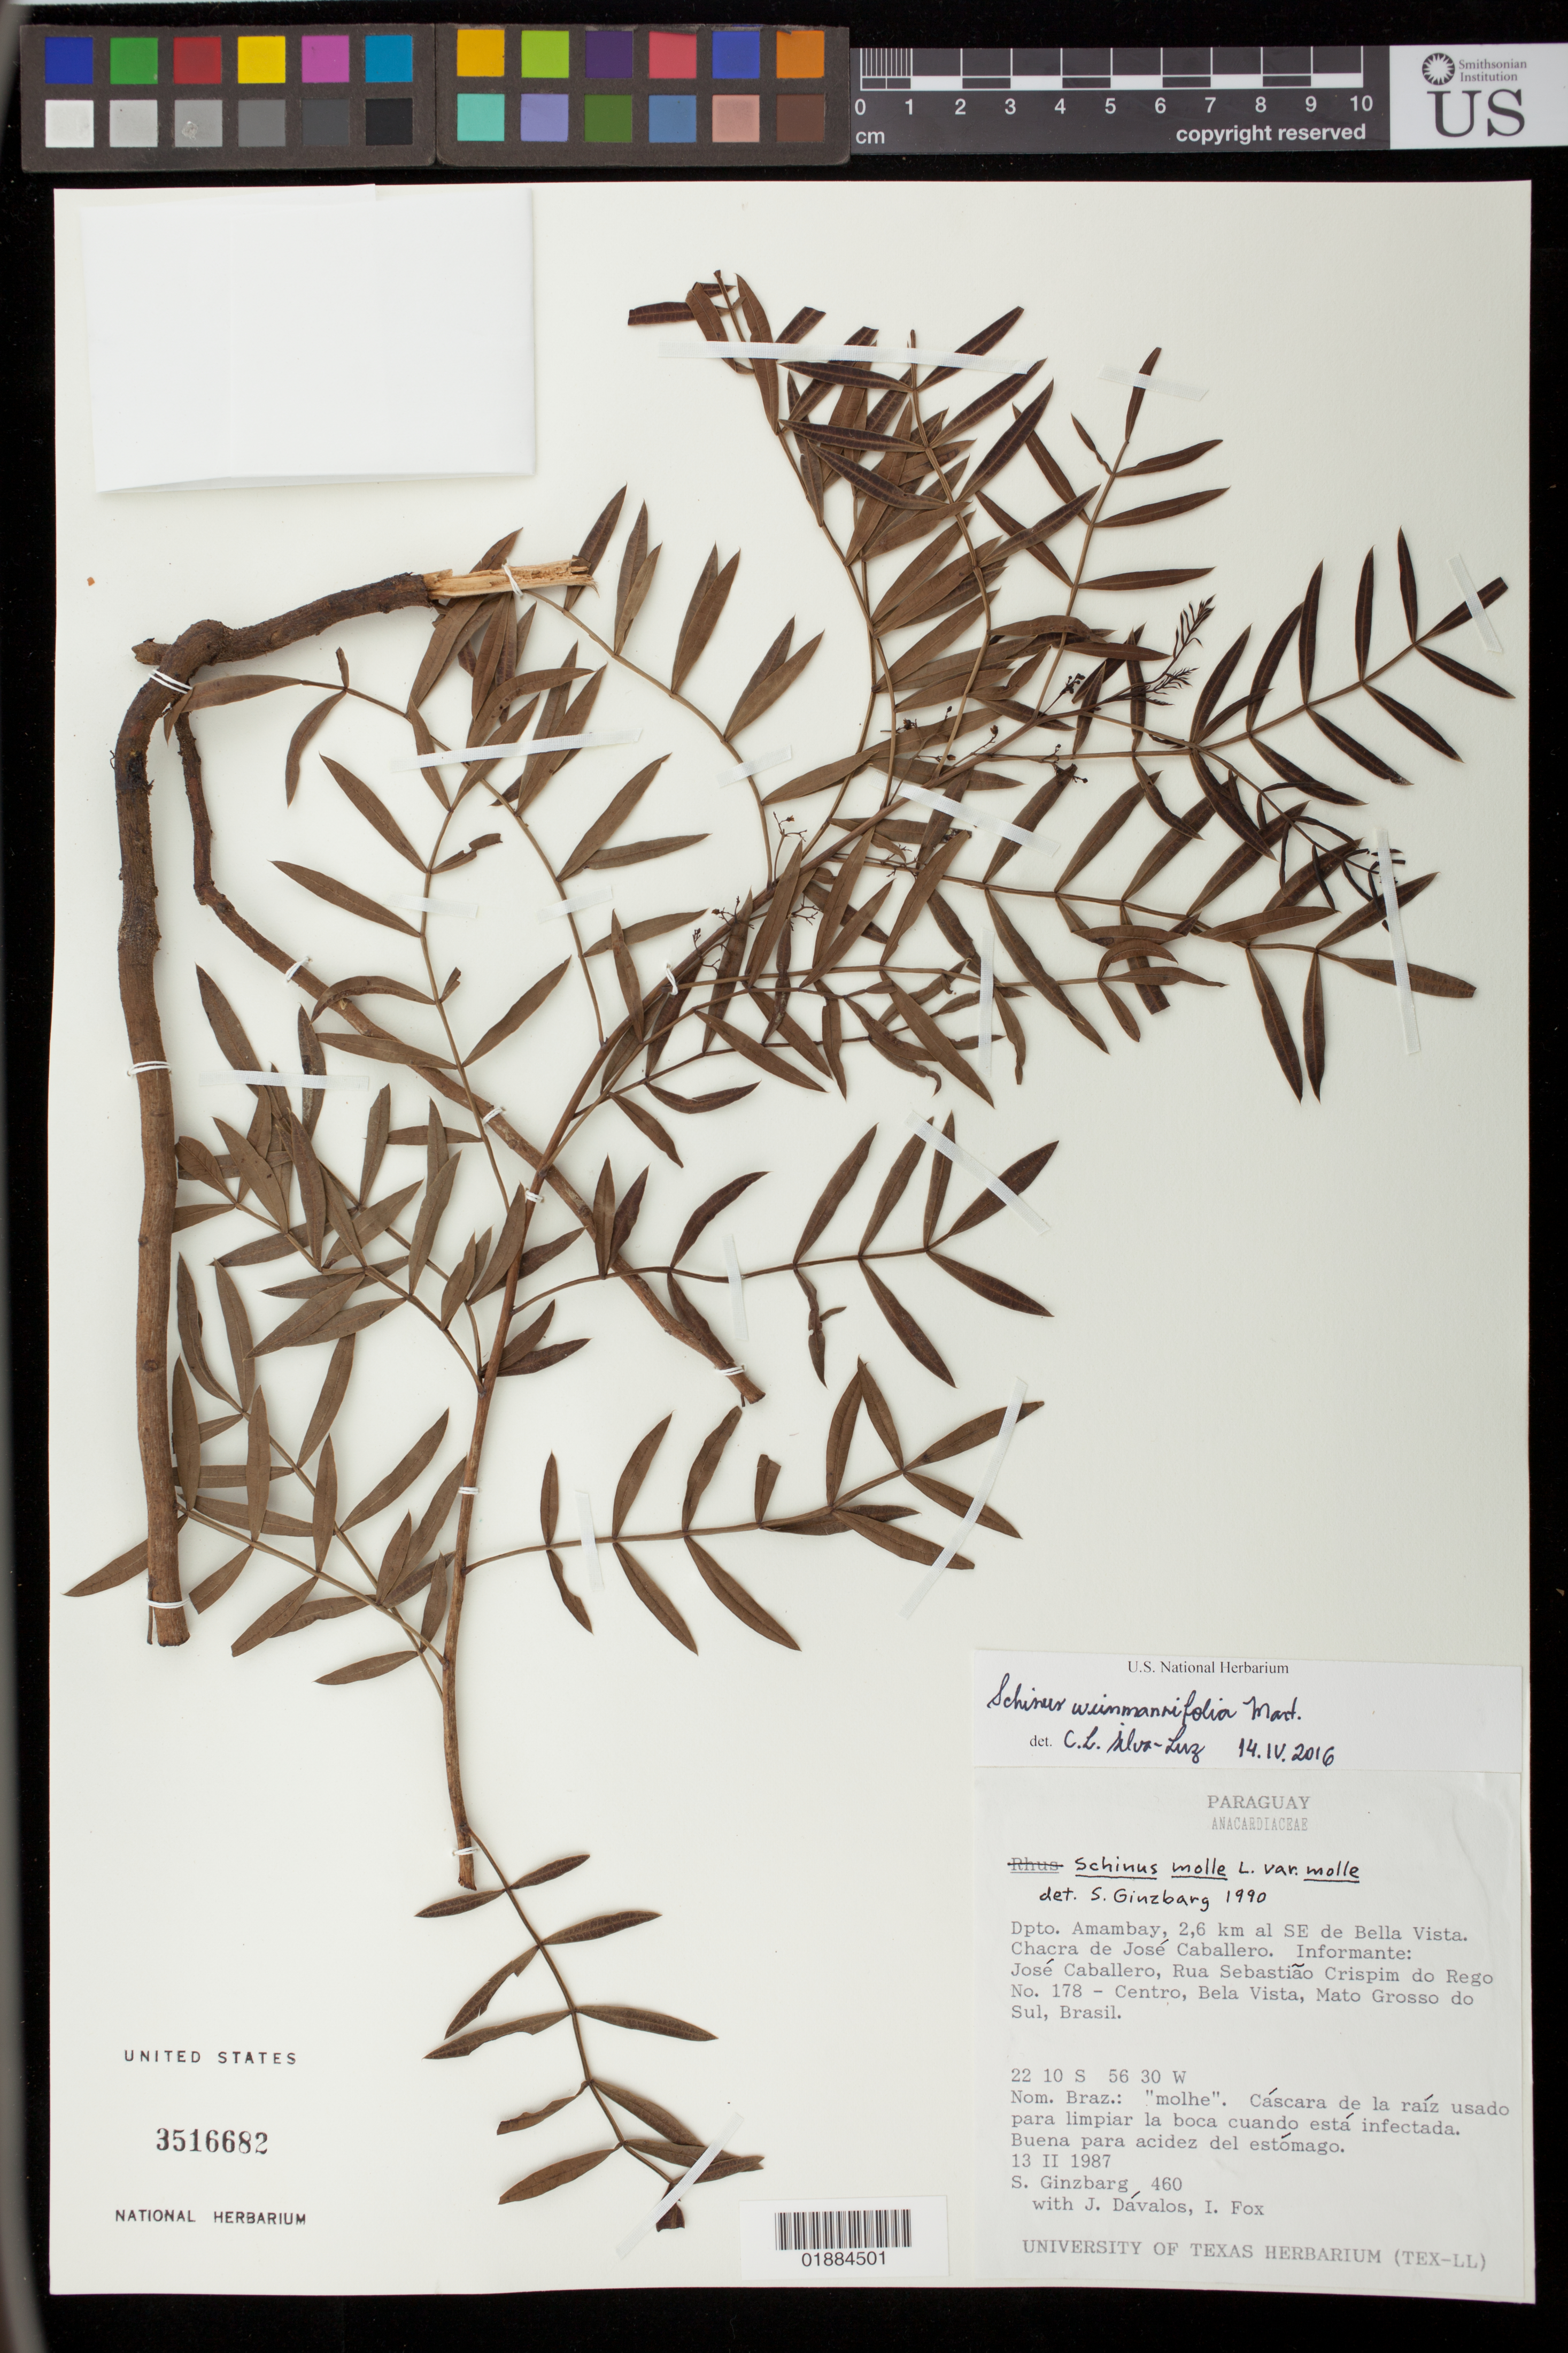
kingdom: Plantae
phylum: Tracheophyta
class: Magnoliopsida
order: Sapindales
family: Anacardiaceae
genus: Schinus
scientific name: Schinus weinmannifolia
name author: Engl.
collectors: S. Ginzbarg, J. Davalos & I. Fox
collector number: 460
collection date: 1987-02-13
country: Paraguay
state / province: Amambay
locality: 2,6 km al SE de Bella Vista. Chacara de José Caballero. Informante: José Caballero, Rua Sebastião Crispim do Rego, n. 178, Centro, Bella Vista, Mato Grosso do Sul, Brazil.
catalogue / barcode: US 3516682